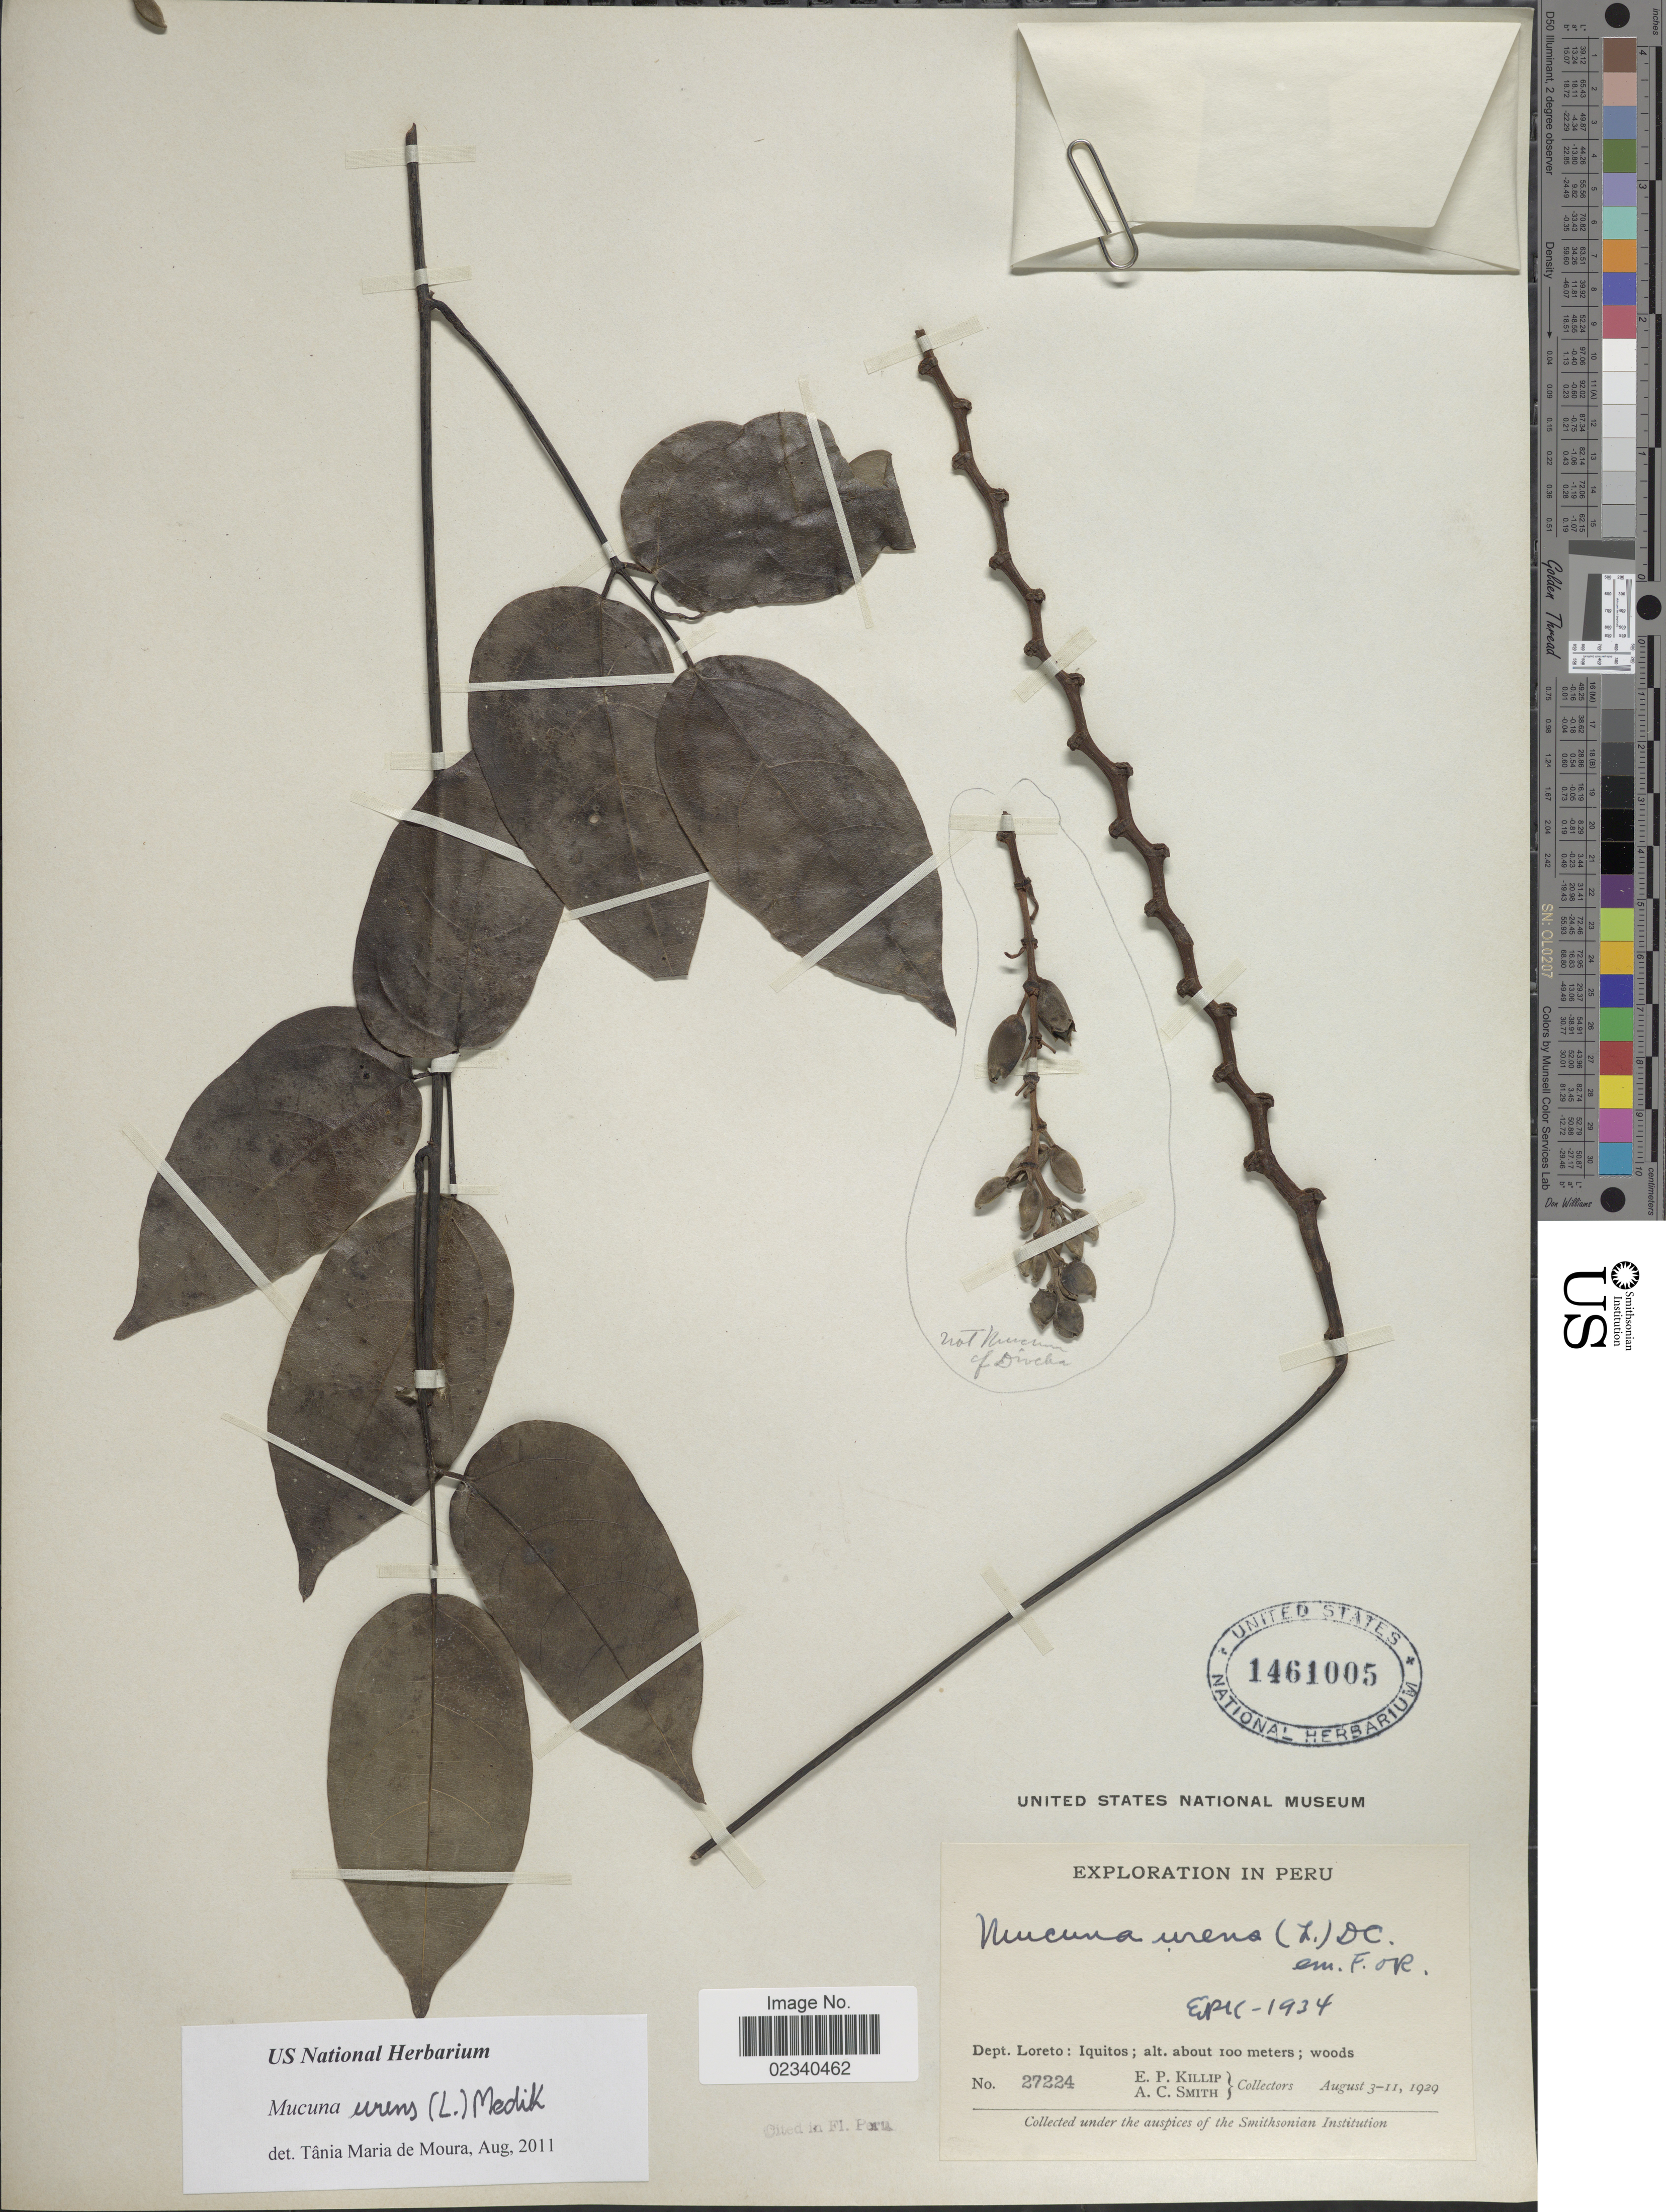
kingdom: Plantae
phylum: Tracheophyta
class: Magnoliopsida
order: Fabales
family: Fabaceae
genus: Mucuna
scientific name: Mucuna urens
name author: (L.) Medik.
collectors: E. P. Killip & A. C. Smith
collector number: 27224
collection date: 1929-08-03/1929-08-11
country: Peru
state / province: Loreto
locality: Dept. Loreto: Iquitos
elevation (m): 100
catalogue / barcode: US 1461005